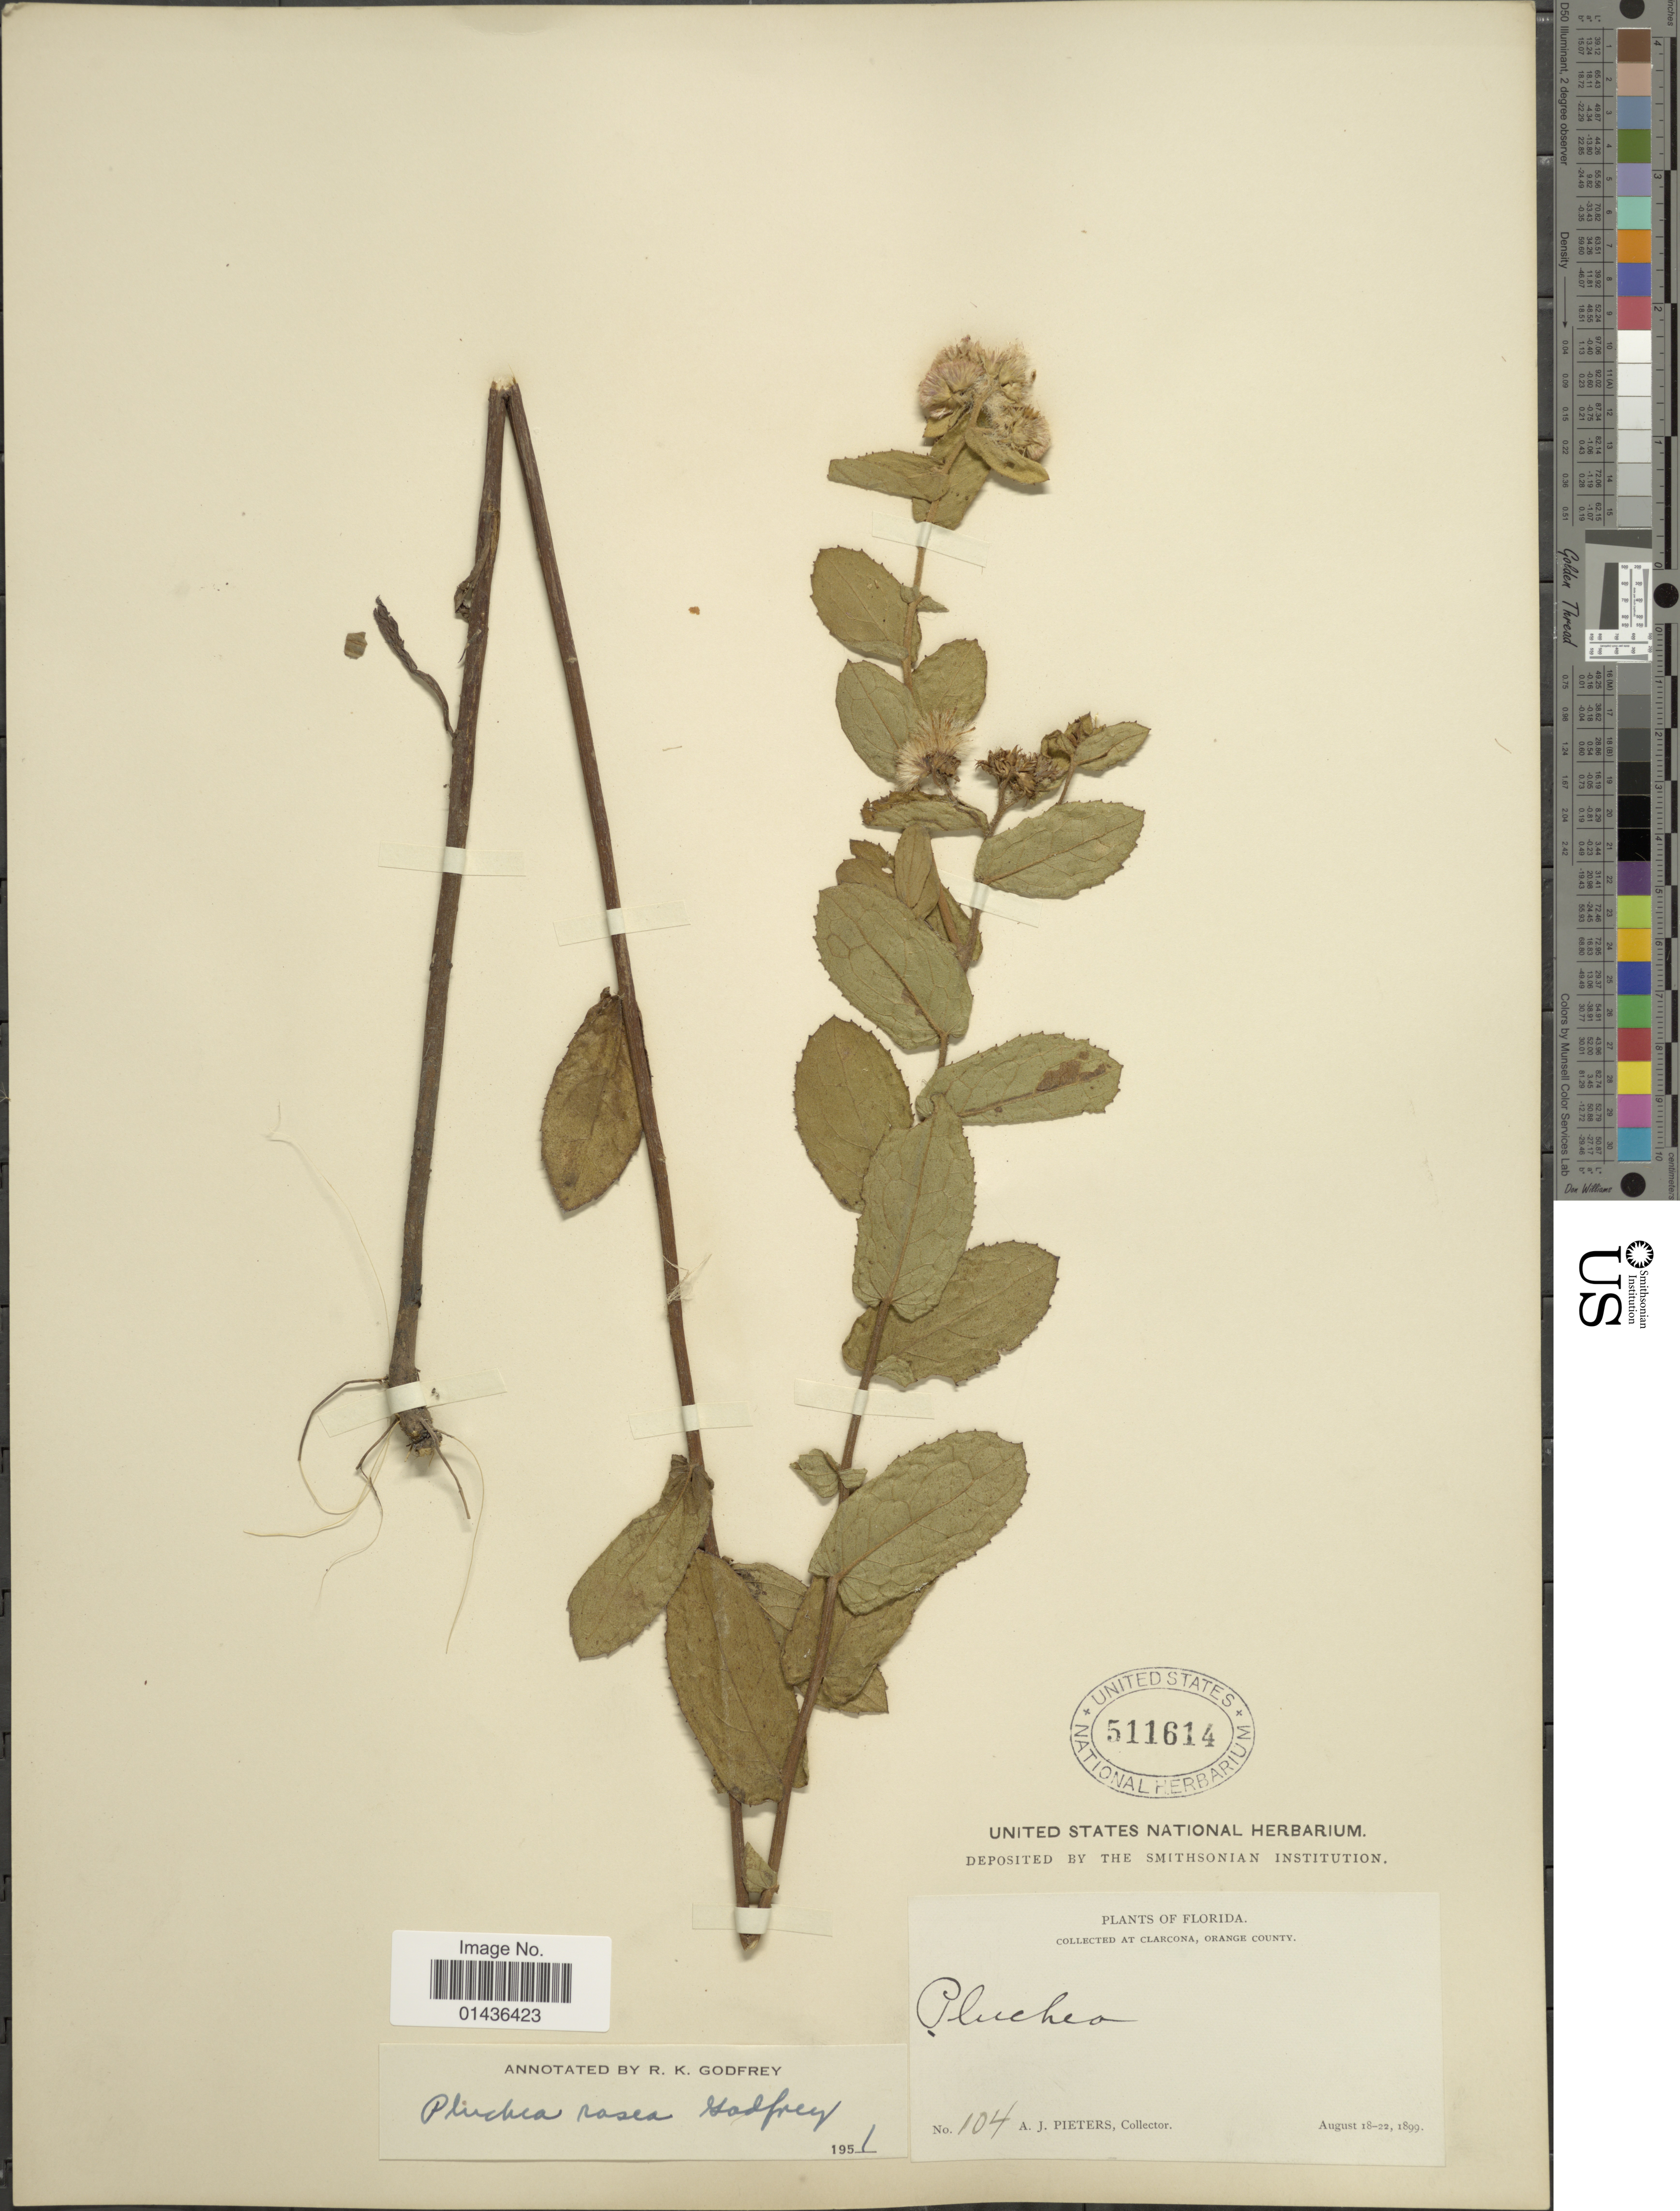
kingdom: Plantae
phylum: Tracheophyta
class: Magnoliopsida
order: Asterales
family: Asteraceae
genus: Pluchea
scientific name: Pluchea rosea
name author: R.K. Godfrey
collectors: A. Pieters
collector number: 104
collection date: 1899-08-18/1899-08-22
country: United States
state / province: Florida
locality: Clarcona, Orange County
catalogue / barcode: US 511614